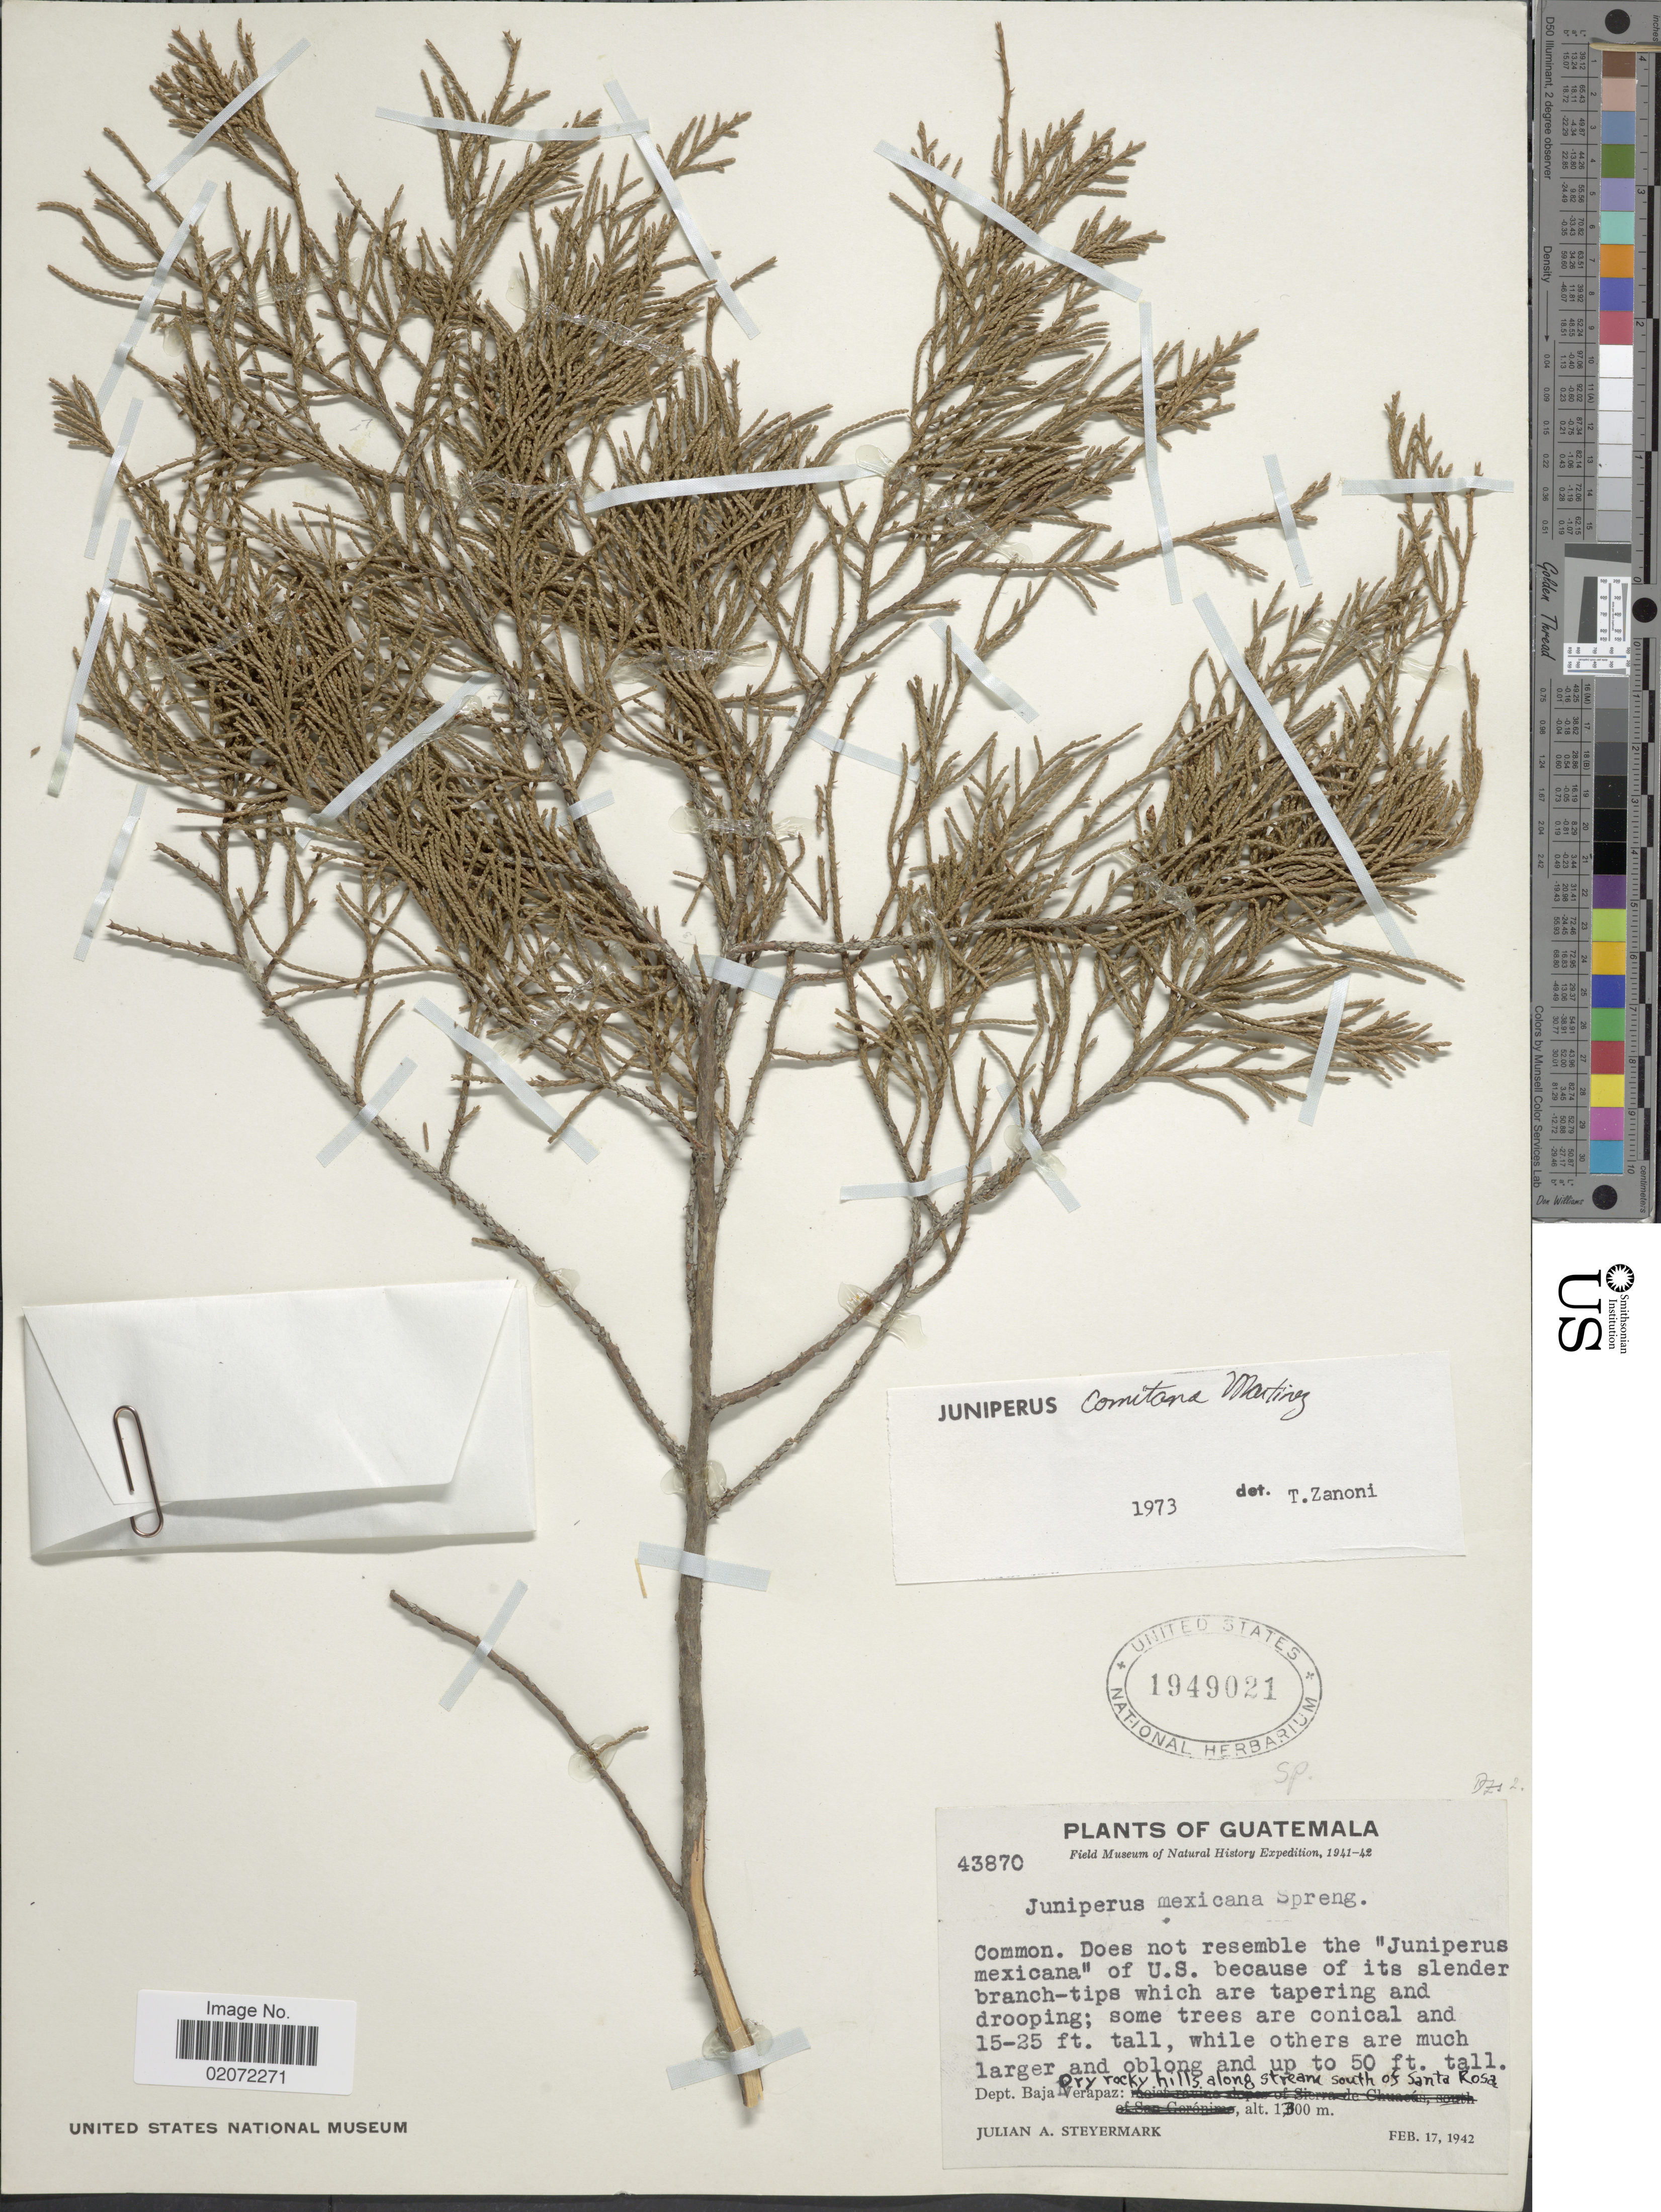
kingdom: Plantae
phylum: Tracheophyta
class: Pinopsida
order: Pinales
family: Cupressaceae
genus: Juniperus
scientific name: Juniperus comitana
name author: Martínez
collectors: J. Steyermark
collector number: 43870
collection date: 1942-02-17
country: Guatemala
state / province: Baja Verapaz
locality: Dept. Baja Verapaz, Dry rocky hills along stream south of Santa Rosa.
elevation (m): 1300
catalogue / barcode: US 1949021